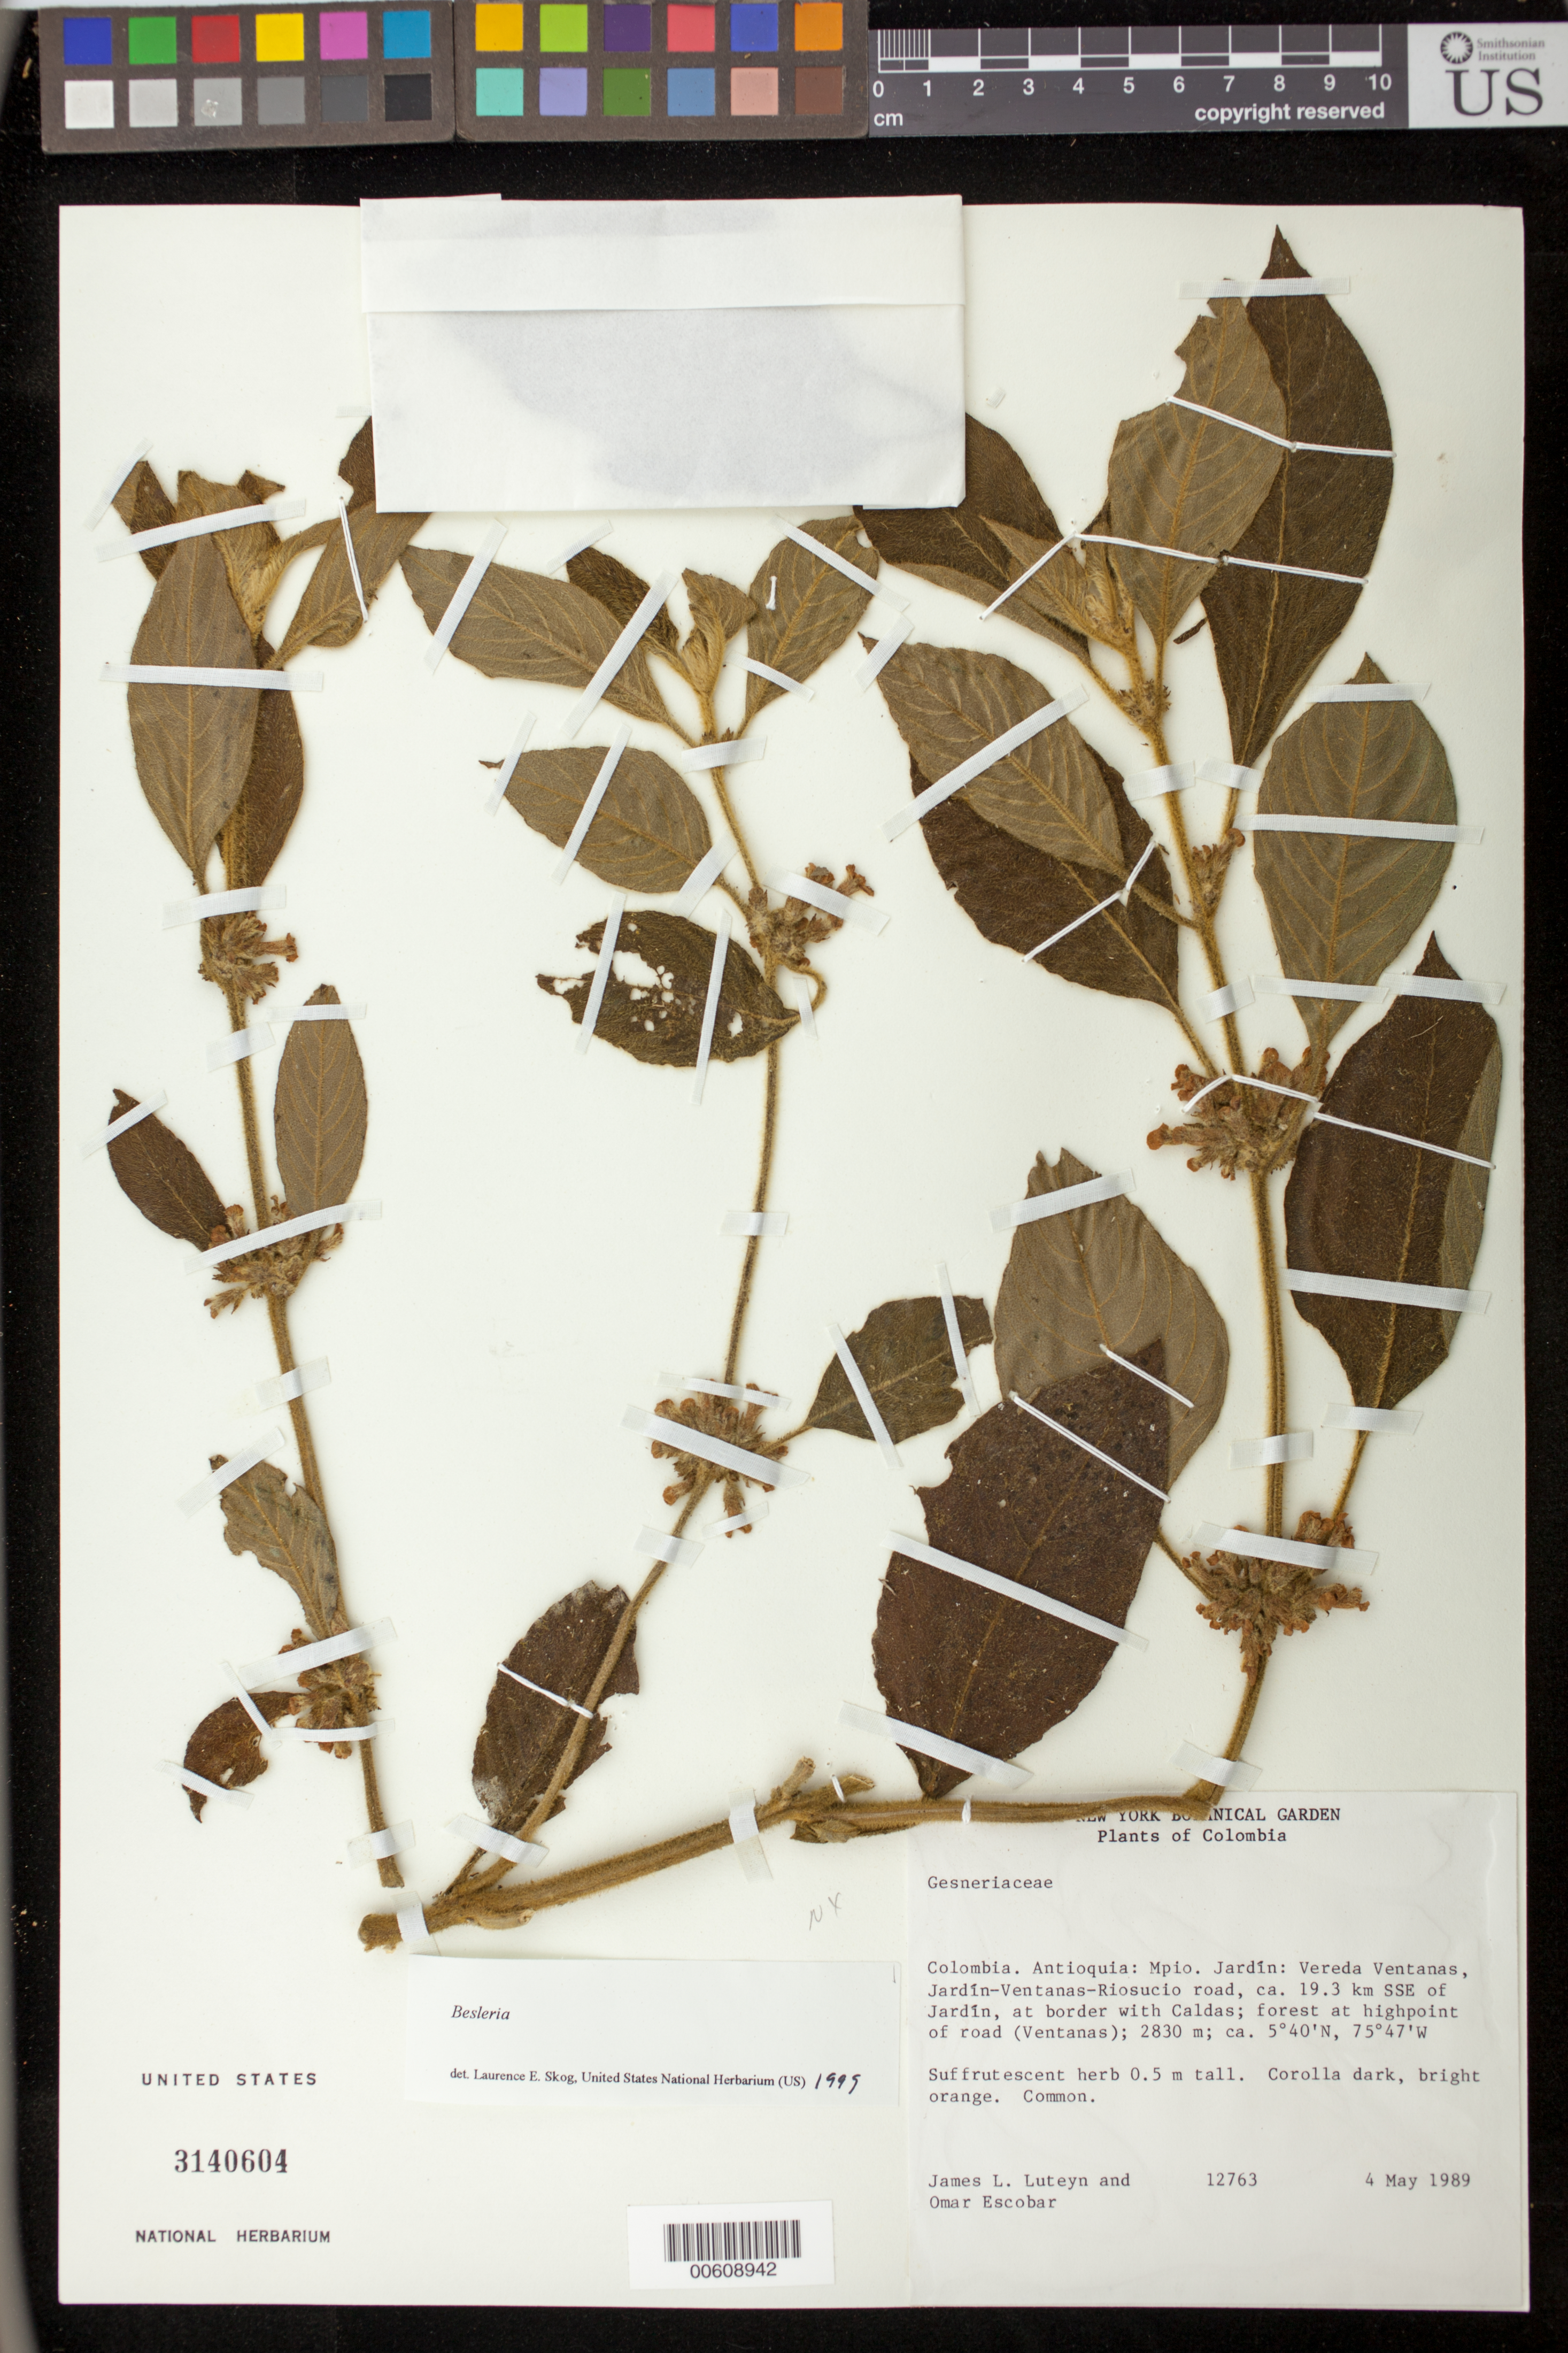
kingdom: Plantae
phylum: Tracheophyta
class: Magnoliopsida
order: Lamiales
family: Gesneriaceae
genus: Besleria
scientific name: Besleria sp.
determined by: Skog, Laurence E.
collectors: J. L. Luteyn & O. D. Escobar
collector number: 12763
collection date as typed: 04 May 1989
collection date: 1989-05-04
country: Colombia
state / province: Antioquia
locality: Mpio. Jardín: Vereda Ventanas, Jardín - Ventanas - Riosucio road, ca. 19.3 km SSE of Jardín, at border with Caldas; forest at highpoint of road (Ventanas)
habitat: Forest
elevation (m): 2830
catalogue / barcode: US 3140604